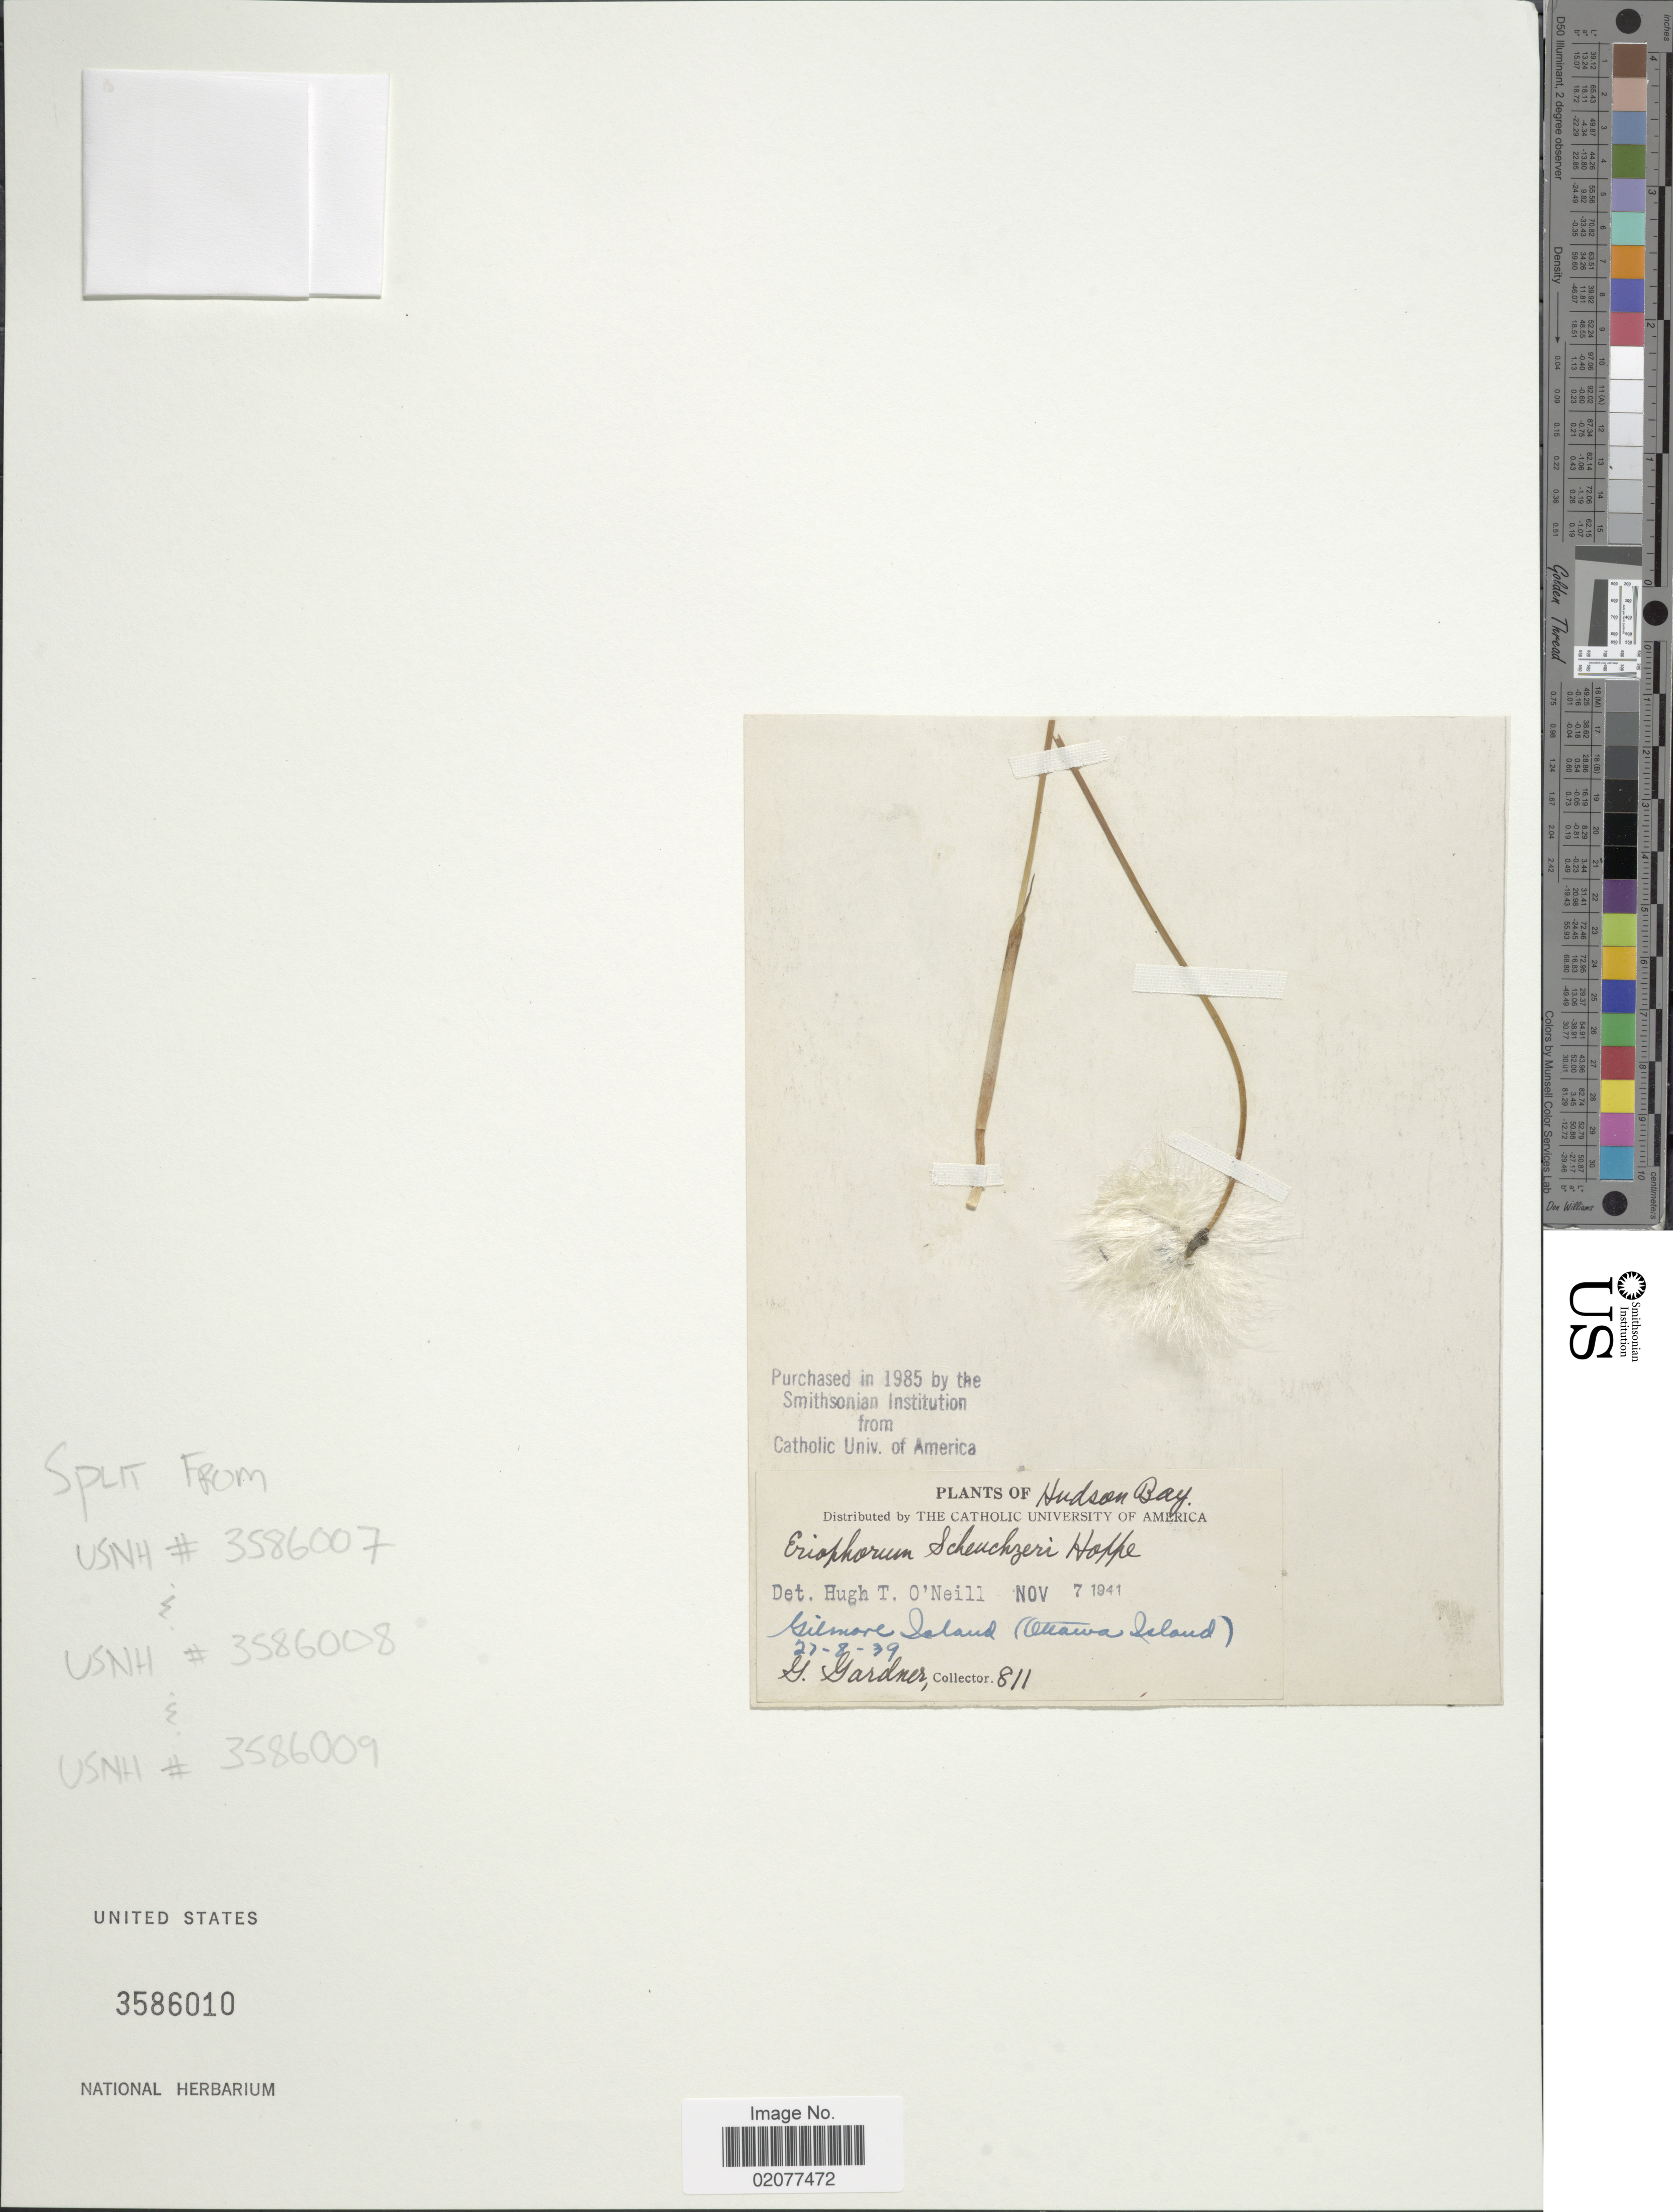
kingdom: Plantae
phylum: Tracheophyta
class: Liliopsida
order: Poales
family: Cyperaceae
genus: Eriophorum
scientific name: Eriophorum scheuchzeri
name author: Hoppe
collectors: G. Gardner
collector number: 811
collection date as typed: Transcribed d/m/y: 27/8/39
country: Canada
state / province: Ontario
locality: Gilmore Island (Ottawa Island)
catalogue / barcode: US 3586010